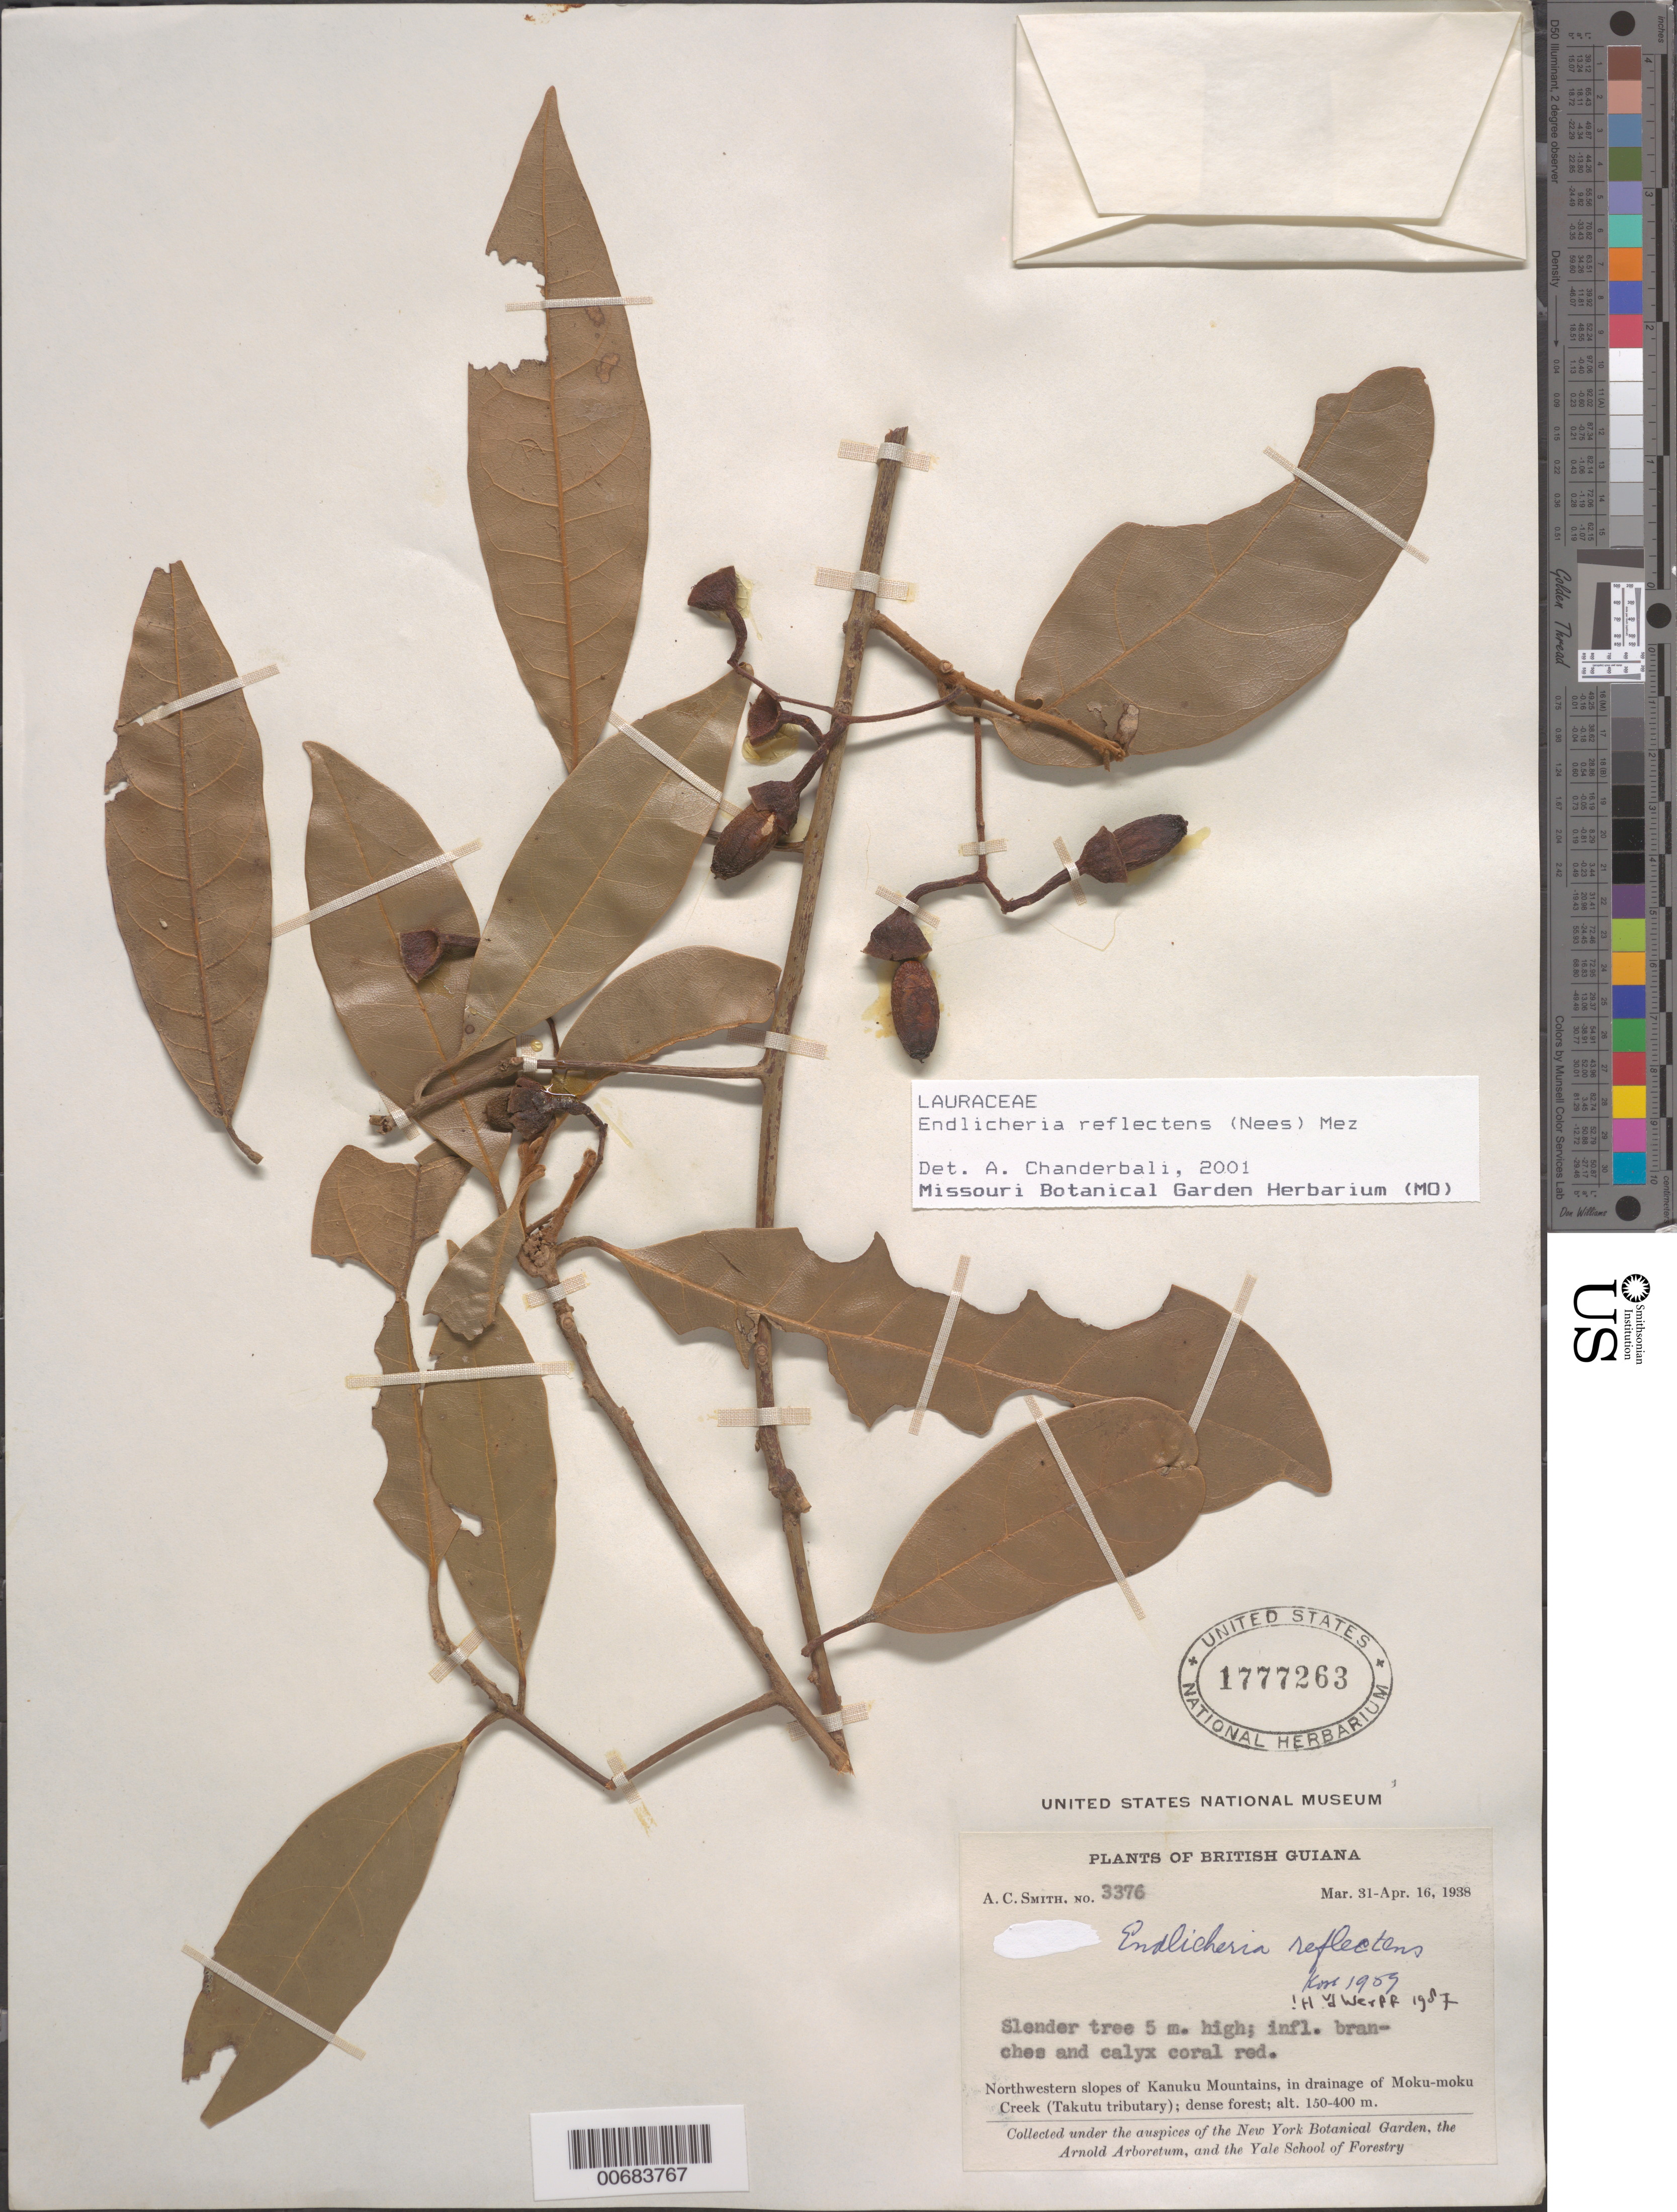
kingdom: Plantae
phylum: Tracheophyta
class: Magnoliopsida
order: Laurales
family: Lauraceae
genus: Endlicheria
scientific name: Endlicheria reflectens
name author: (Nees) Mez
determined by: Chanderbali, Andre Shashi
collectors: A. C. Smith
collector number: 3376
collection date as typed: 31-Mar-38 to 16-Apr-38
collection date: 1938-03-31/1938-04-16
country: Guyana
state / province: U. Takutu-U. Essequibo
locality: Kanuku Mts., NW slopes, in drainage of Moku-moku Creek (Takutu tributary)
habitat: Dense forest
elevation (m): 150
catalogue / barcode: US 1777263